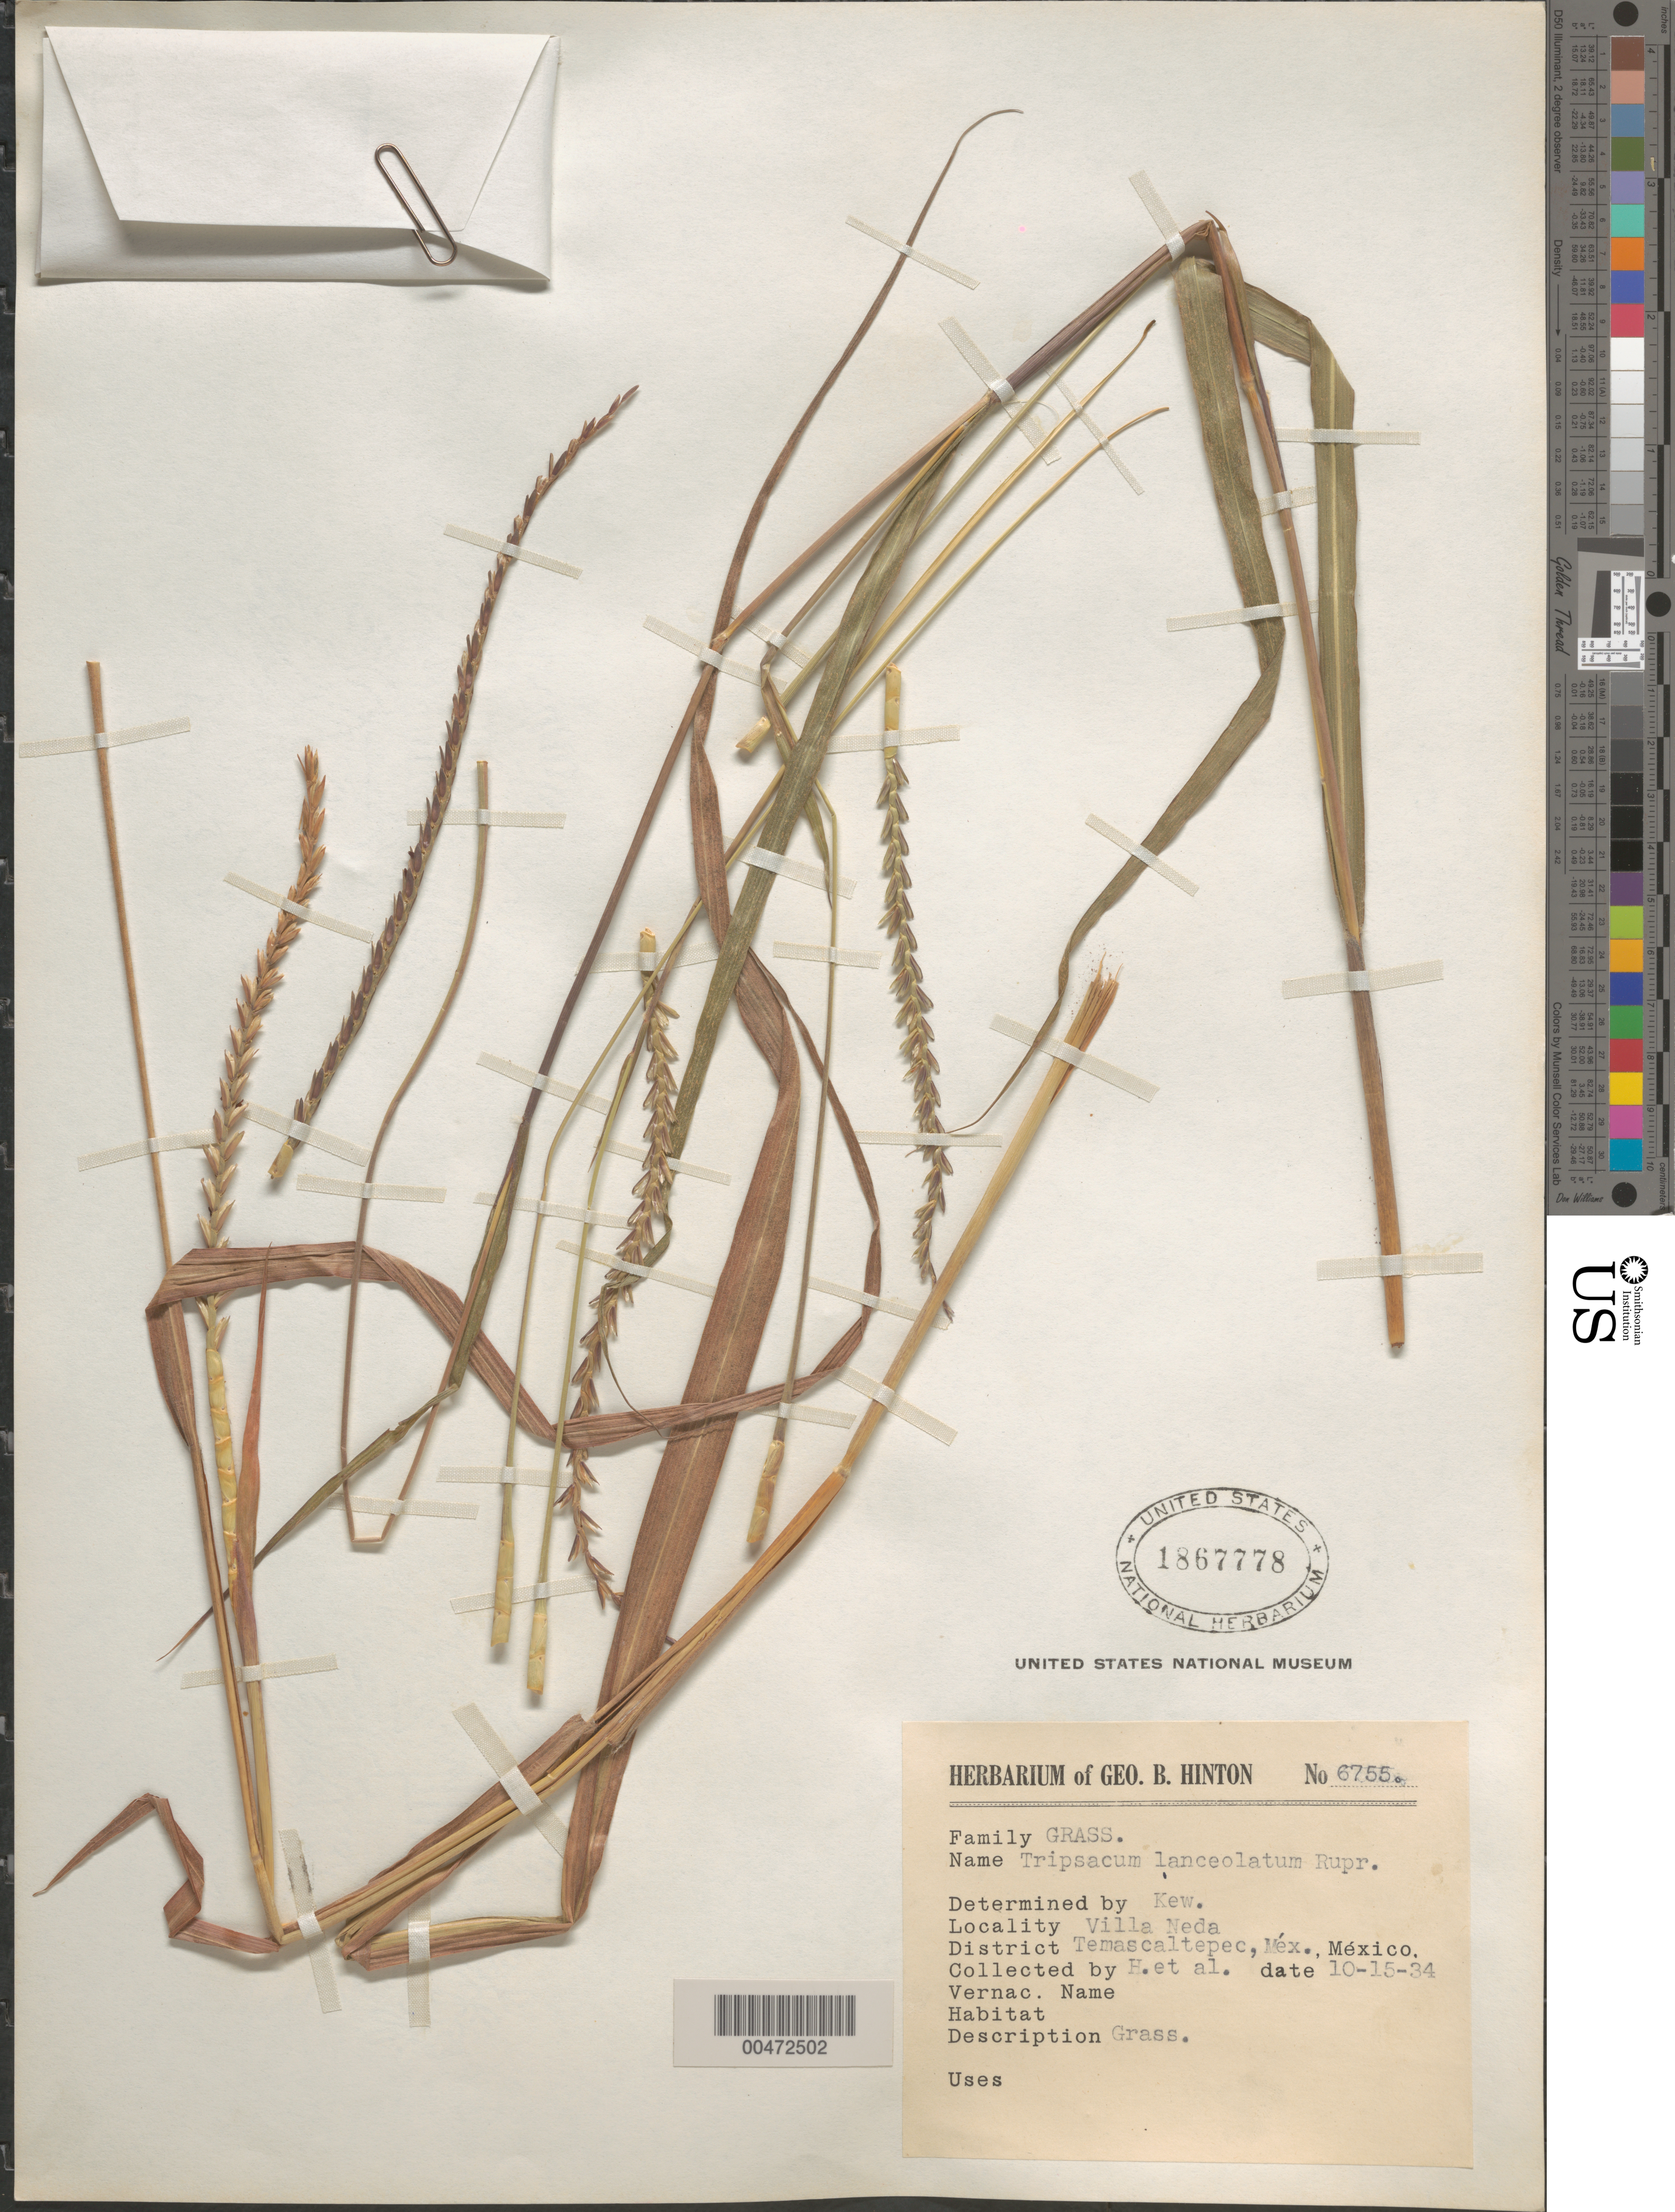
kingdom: Plantae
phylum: Tracheophyta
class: Liliopsida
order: Poales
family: Poaceae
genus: Tripsacum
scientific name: Tripsacum lanceolatum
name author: Rupr. ex E. Fourn.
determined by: Kew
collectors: G. B. Hinton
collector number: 6755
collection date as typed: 15 Oct 1934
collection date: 1934-10-15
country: Mexico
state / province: México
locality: Villa Neda, Temascaltepec Dist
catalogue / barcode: US 1867778